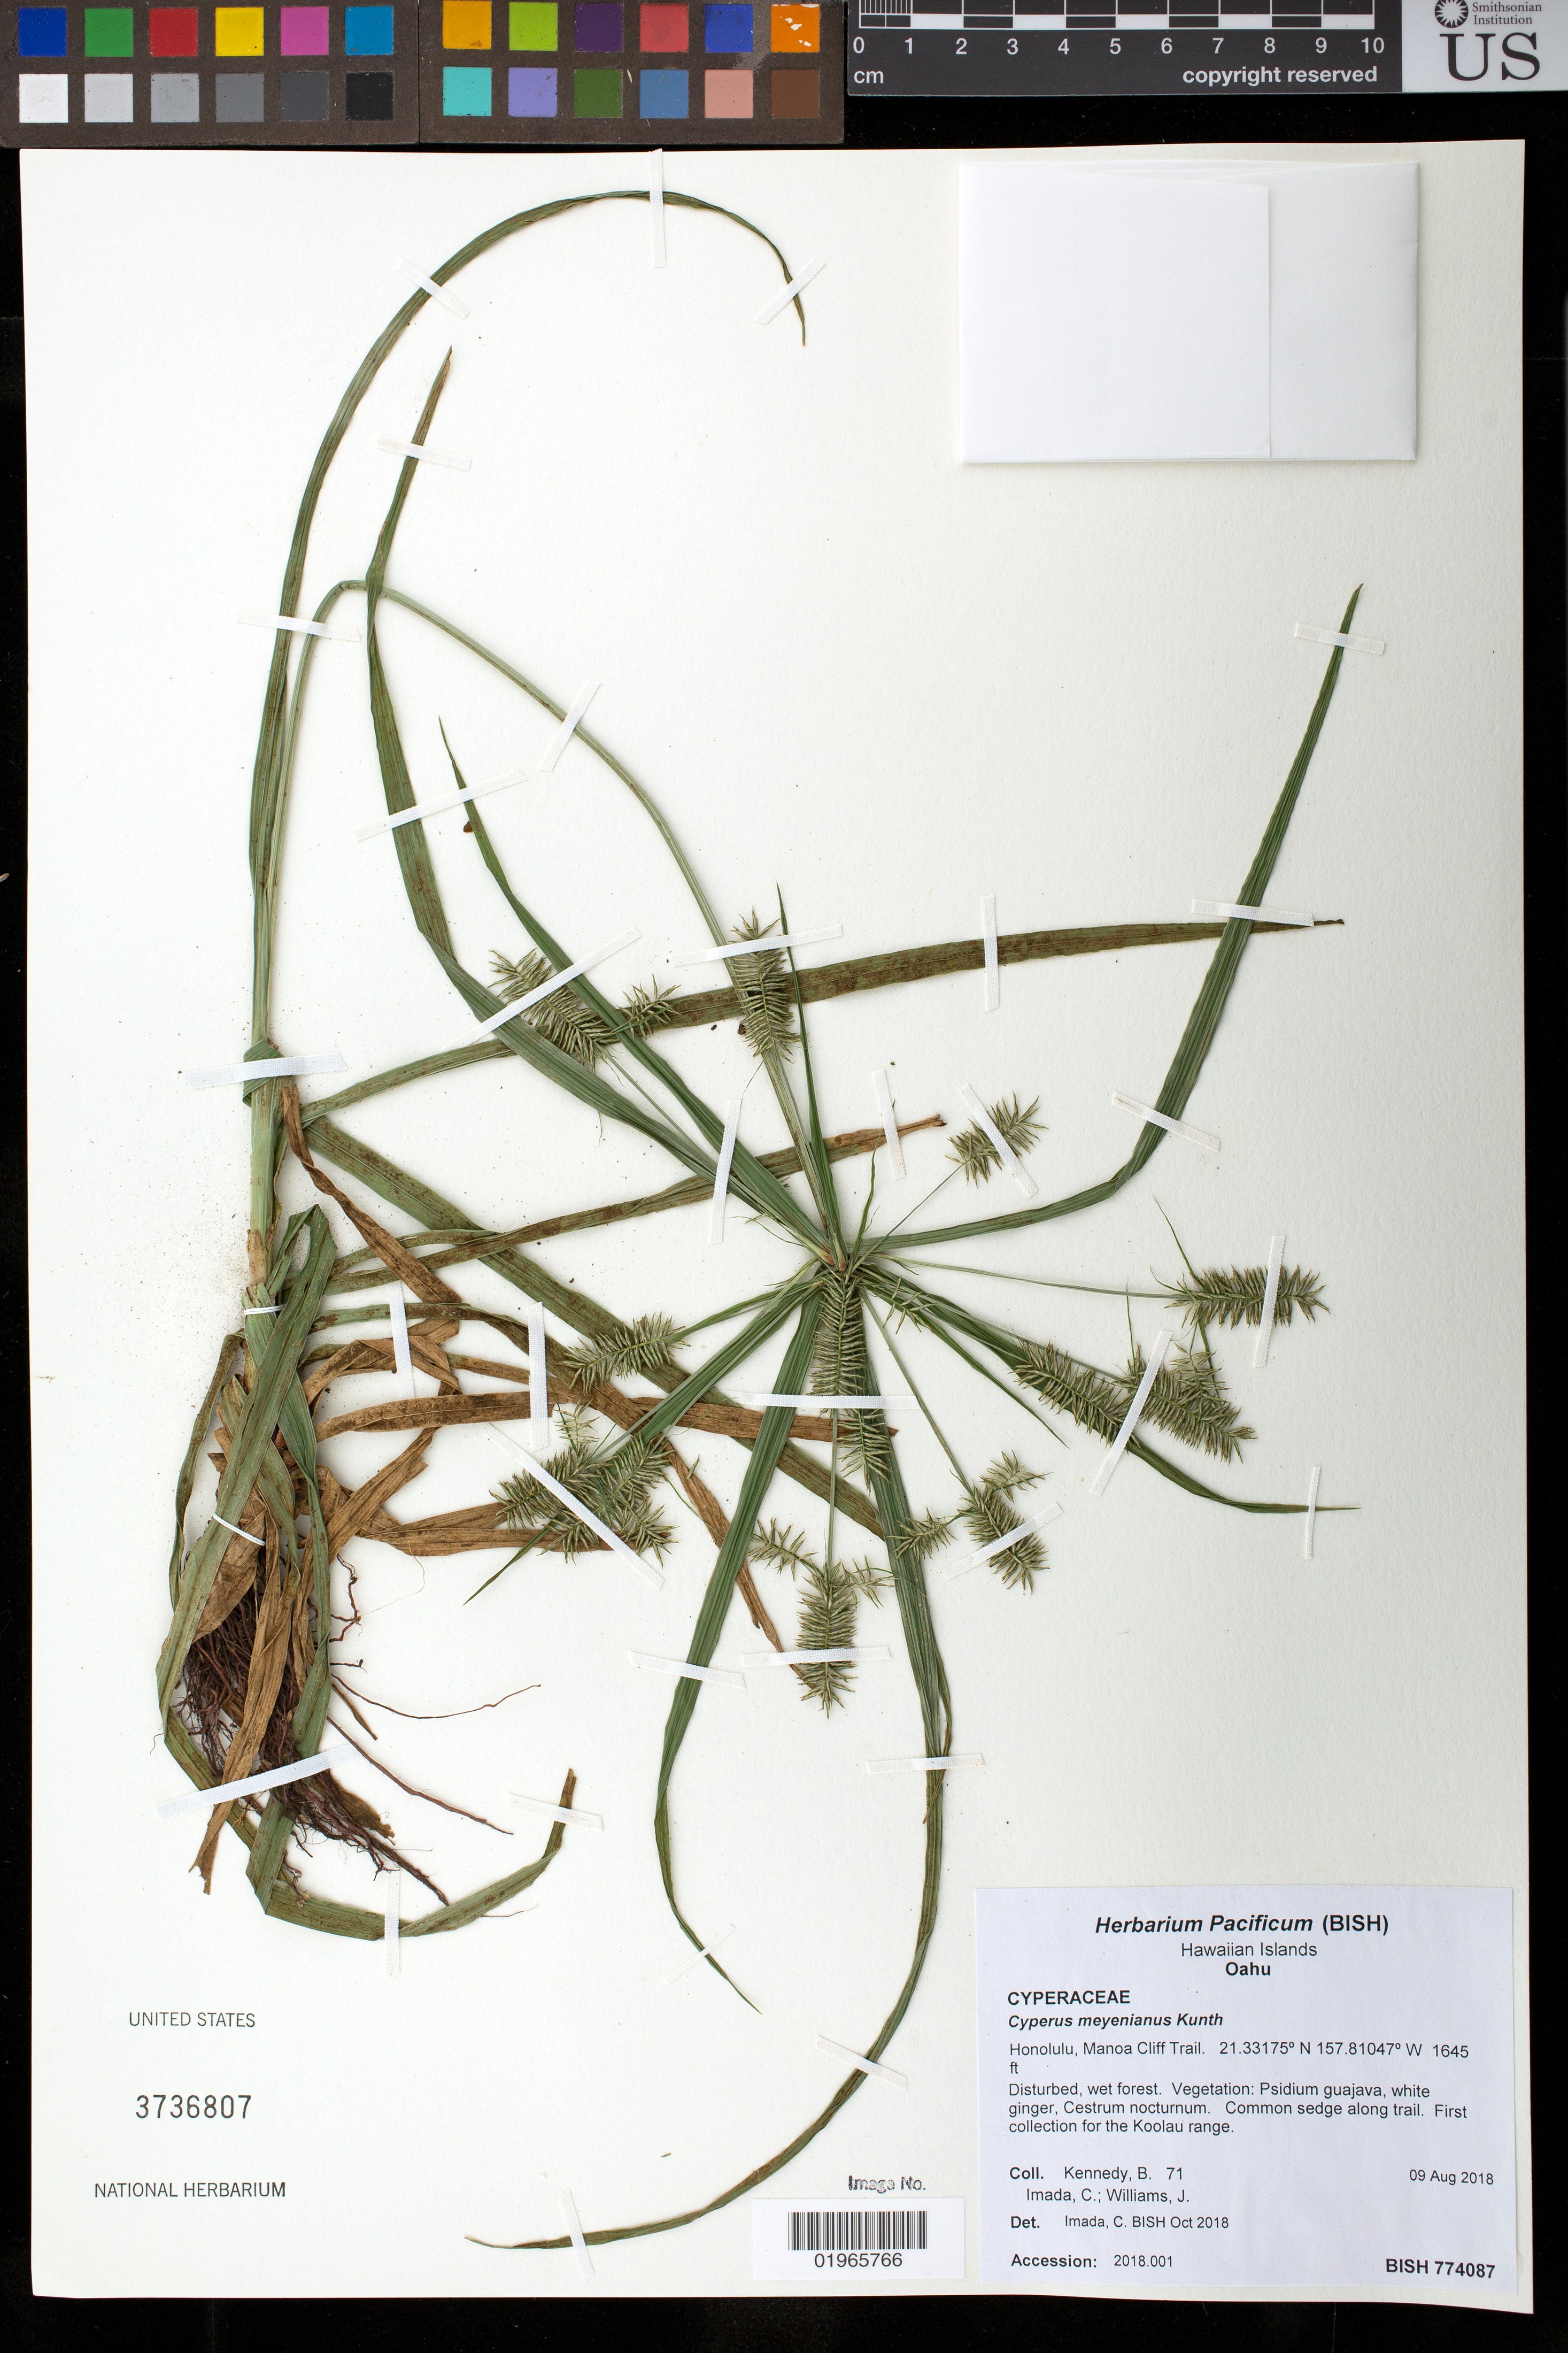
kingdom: Plantae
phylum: Tracheophyta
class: Liliopsida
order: Poales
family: Cyperaceae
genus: Cyperus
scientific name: Cyperus meyenianus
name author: Kunth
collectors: B. Kennedy, C. Imada & J. Williams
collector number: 71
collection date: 2018-08-09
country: United States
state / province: Hawaii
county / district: Honolulu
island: Oahu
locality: Honolulu, Manoa Cliff Trail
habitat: Disturbed, wet forest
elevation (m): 501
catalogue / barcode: US 3736807